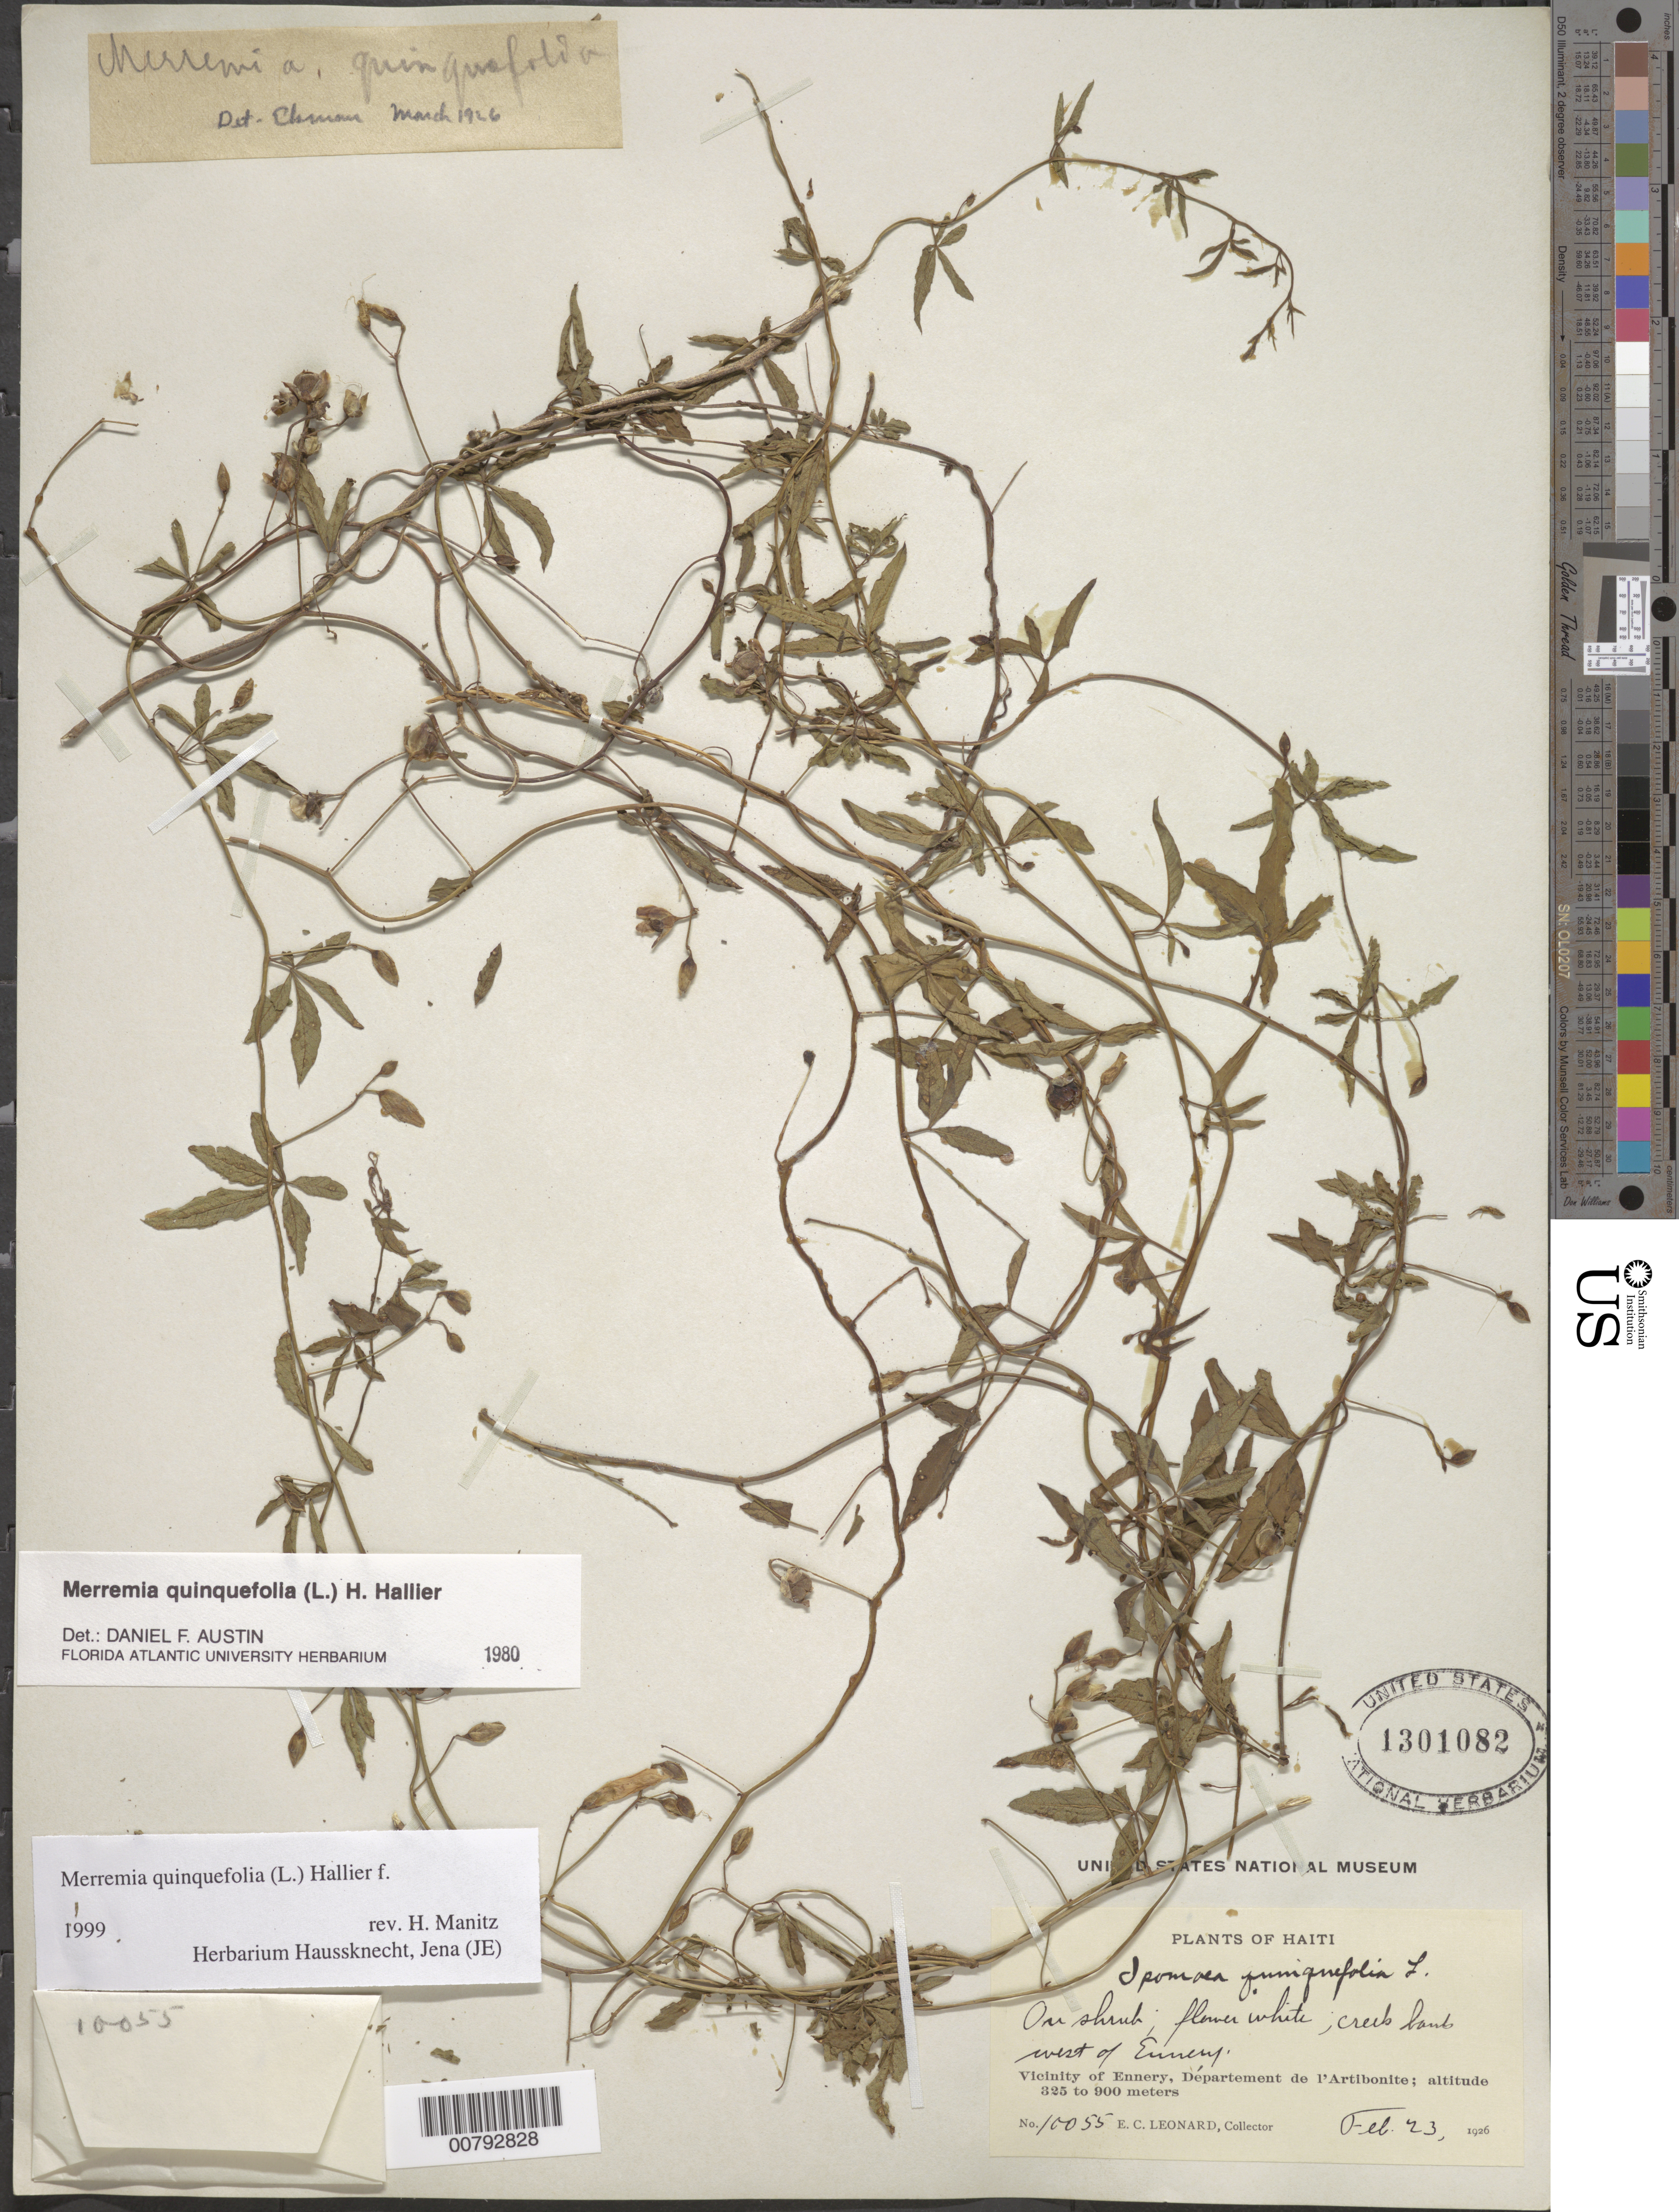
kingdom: Plantae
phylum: Tracheophyta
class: Magnoliopsida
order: Solanales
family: Convolvulaceae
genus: Distimake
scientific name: Distimake quinquefolius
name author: (L.) A. R. Simões & Staples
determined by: Strong, Mark T., (BOT), Smithsonian Institution - National Museum of Natural History (UNITED STATES)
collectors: E. C. Leonard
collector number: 10055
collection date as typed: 23 Feb 1926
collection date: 1926-02-23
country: Haiti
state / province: Artibonite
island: Hispaniola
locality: Vicinity of Ennery, west of Ennery.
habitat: Creek bank.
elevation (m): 325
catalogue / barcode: US 1301082